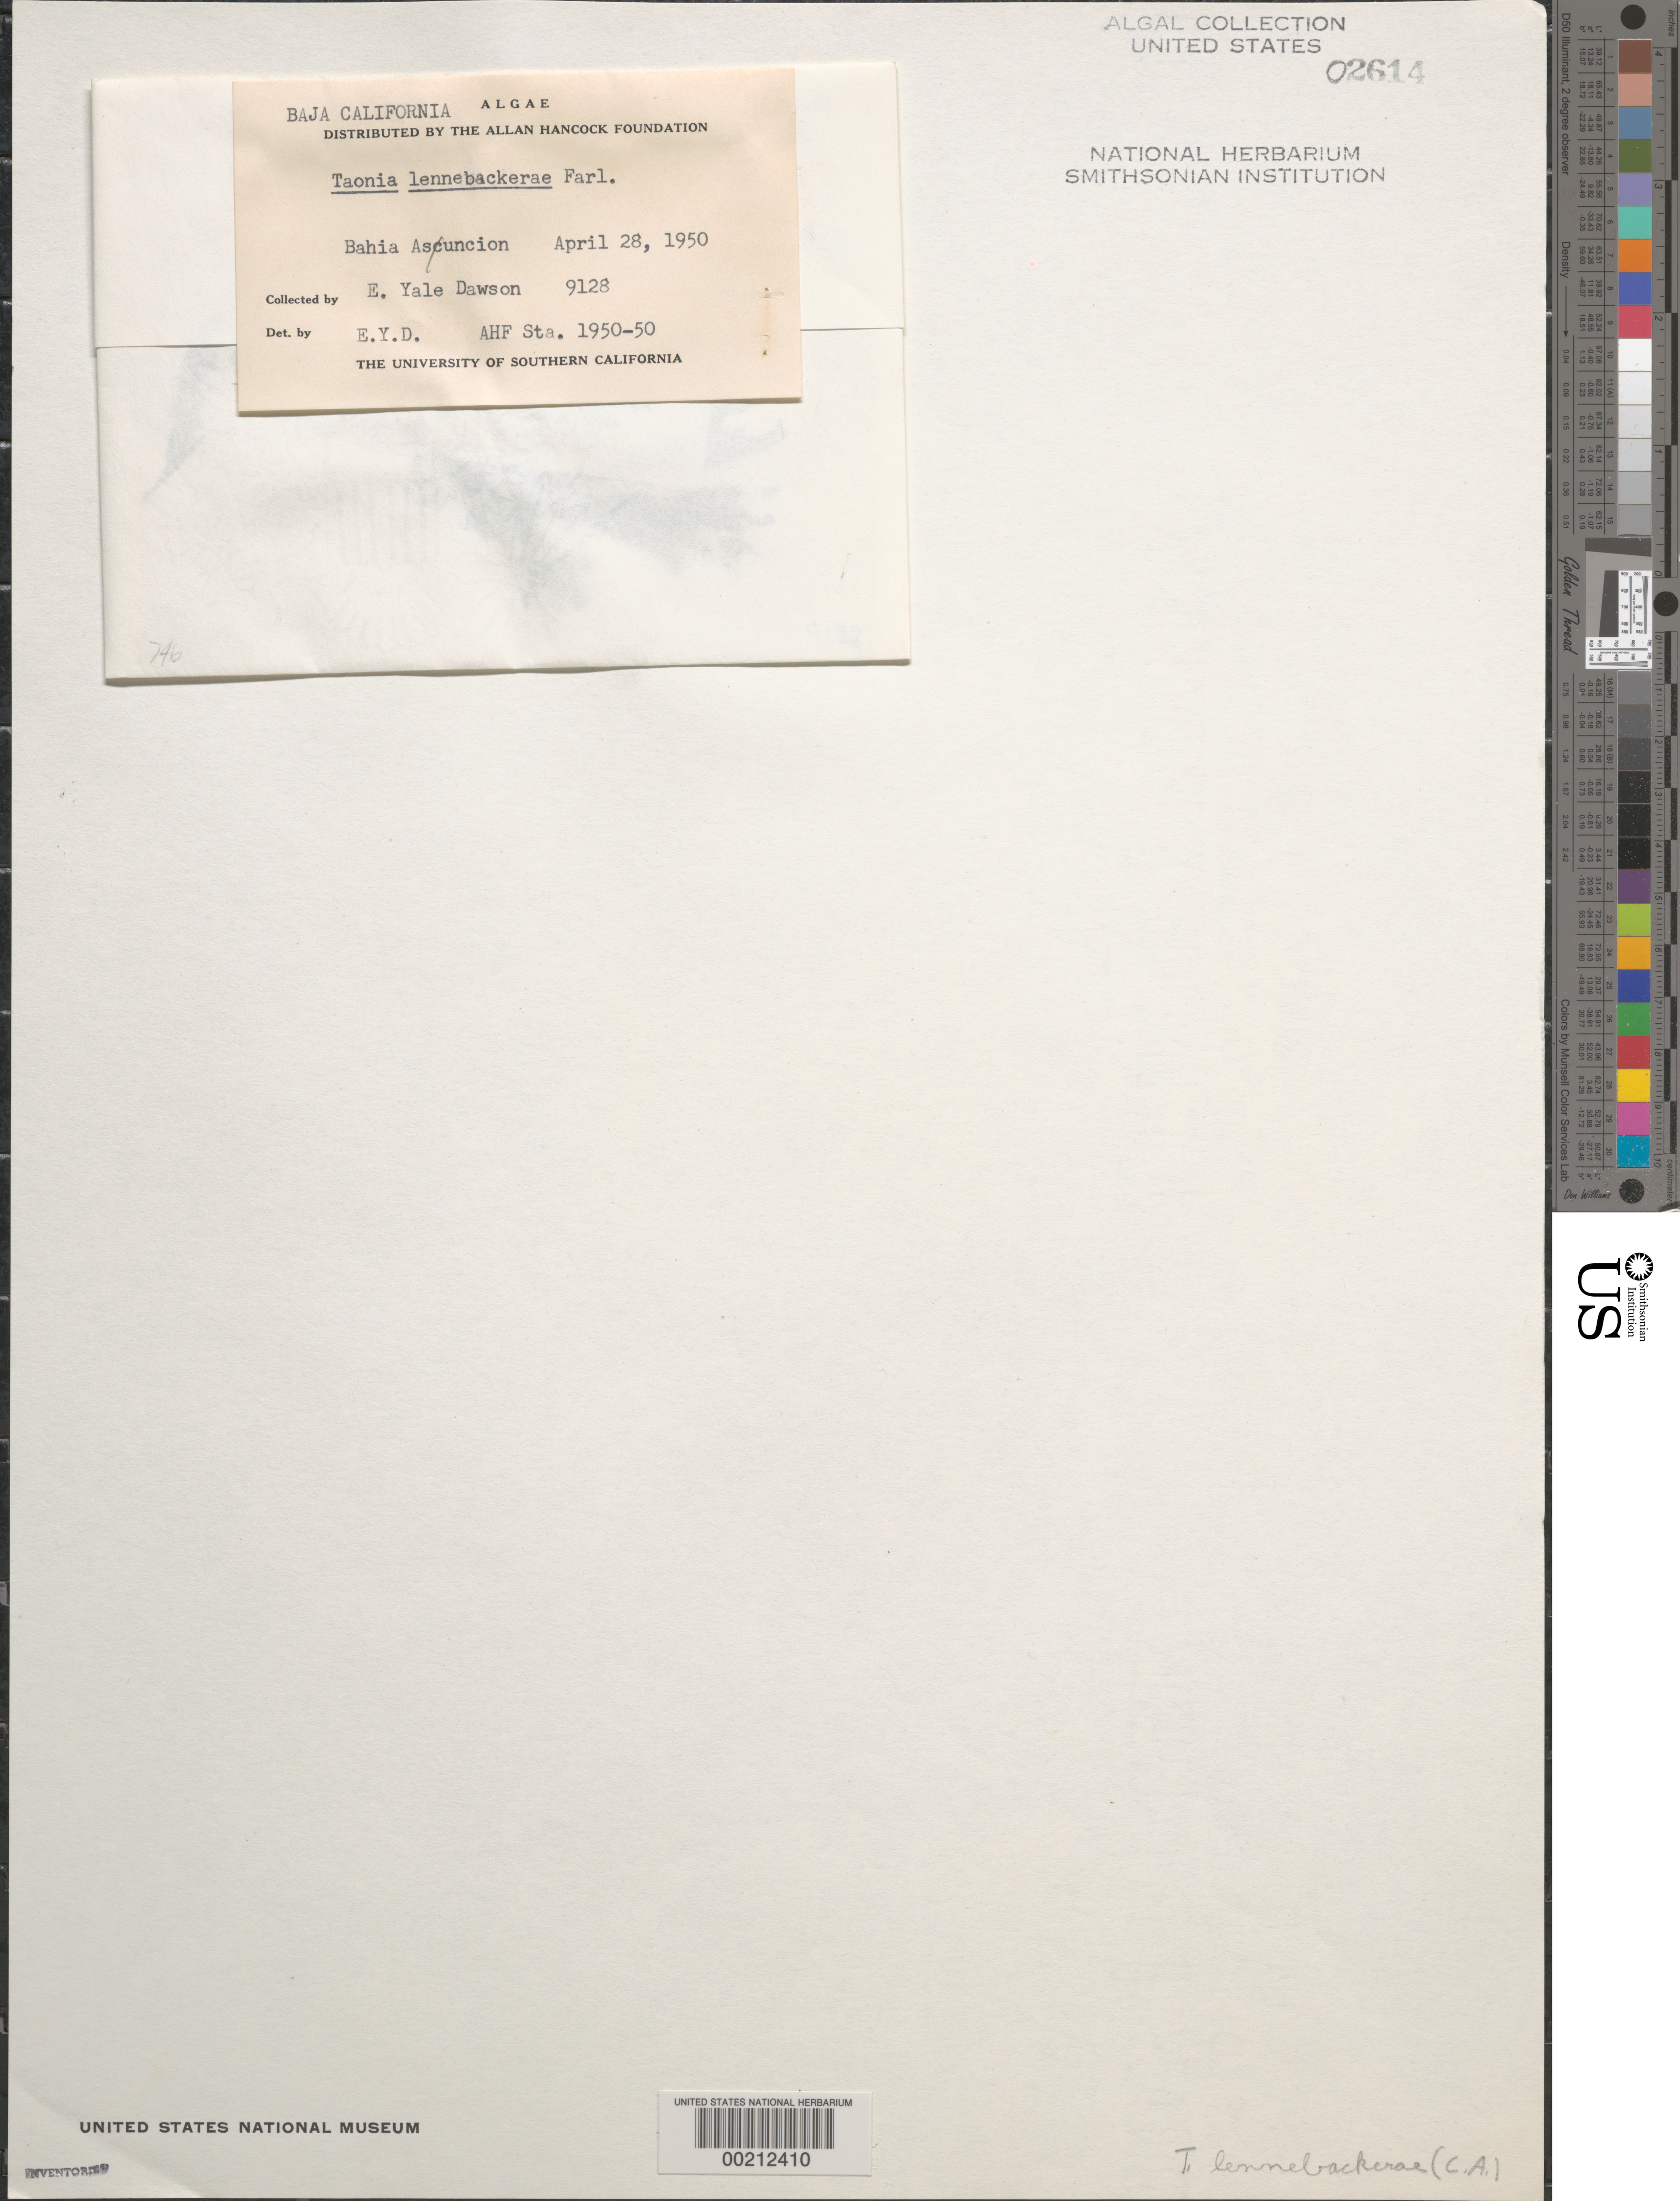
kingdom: Chromista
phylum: Ochrophyta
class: Phaeophyceae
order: Dictyotales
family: Dictyotaceae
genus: Taonia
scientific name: Taonia lennebackerae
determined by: Dawson, E. Y.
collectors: E. Y. Dawson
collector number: EYD 9128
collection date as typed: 28 Apr 1950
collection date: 1950-04-28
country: Mexico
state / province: Baja California Sur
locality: Bahia Asuncion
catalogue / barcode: US 2614